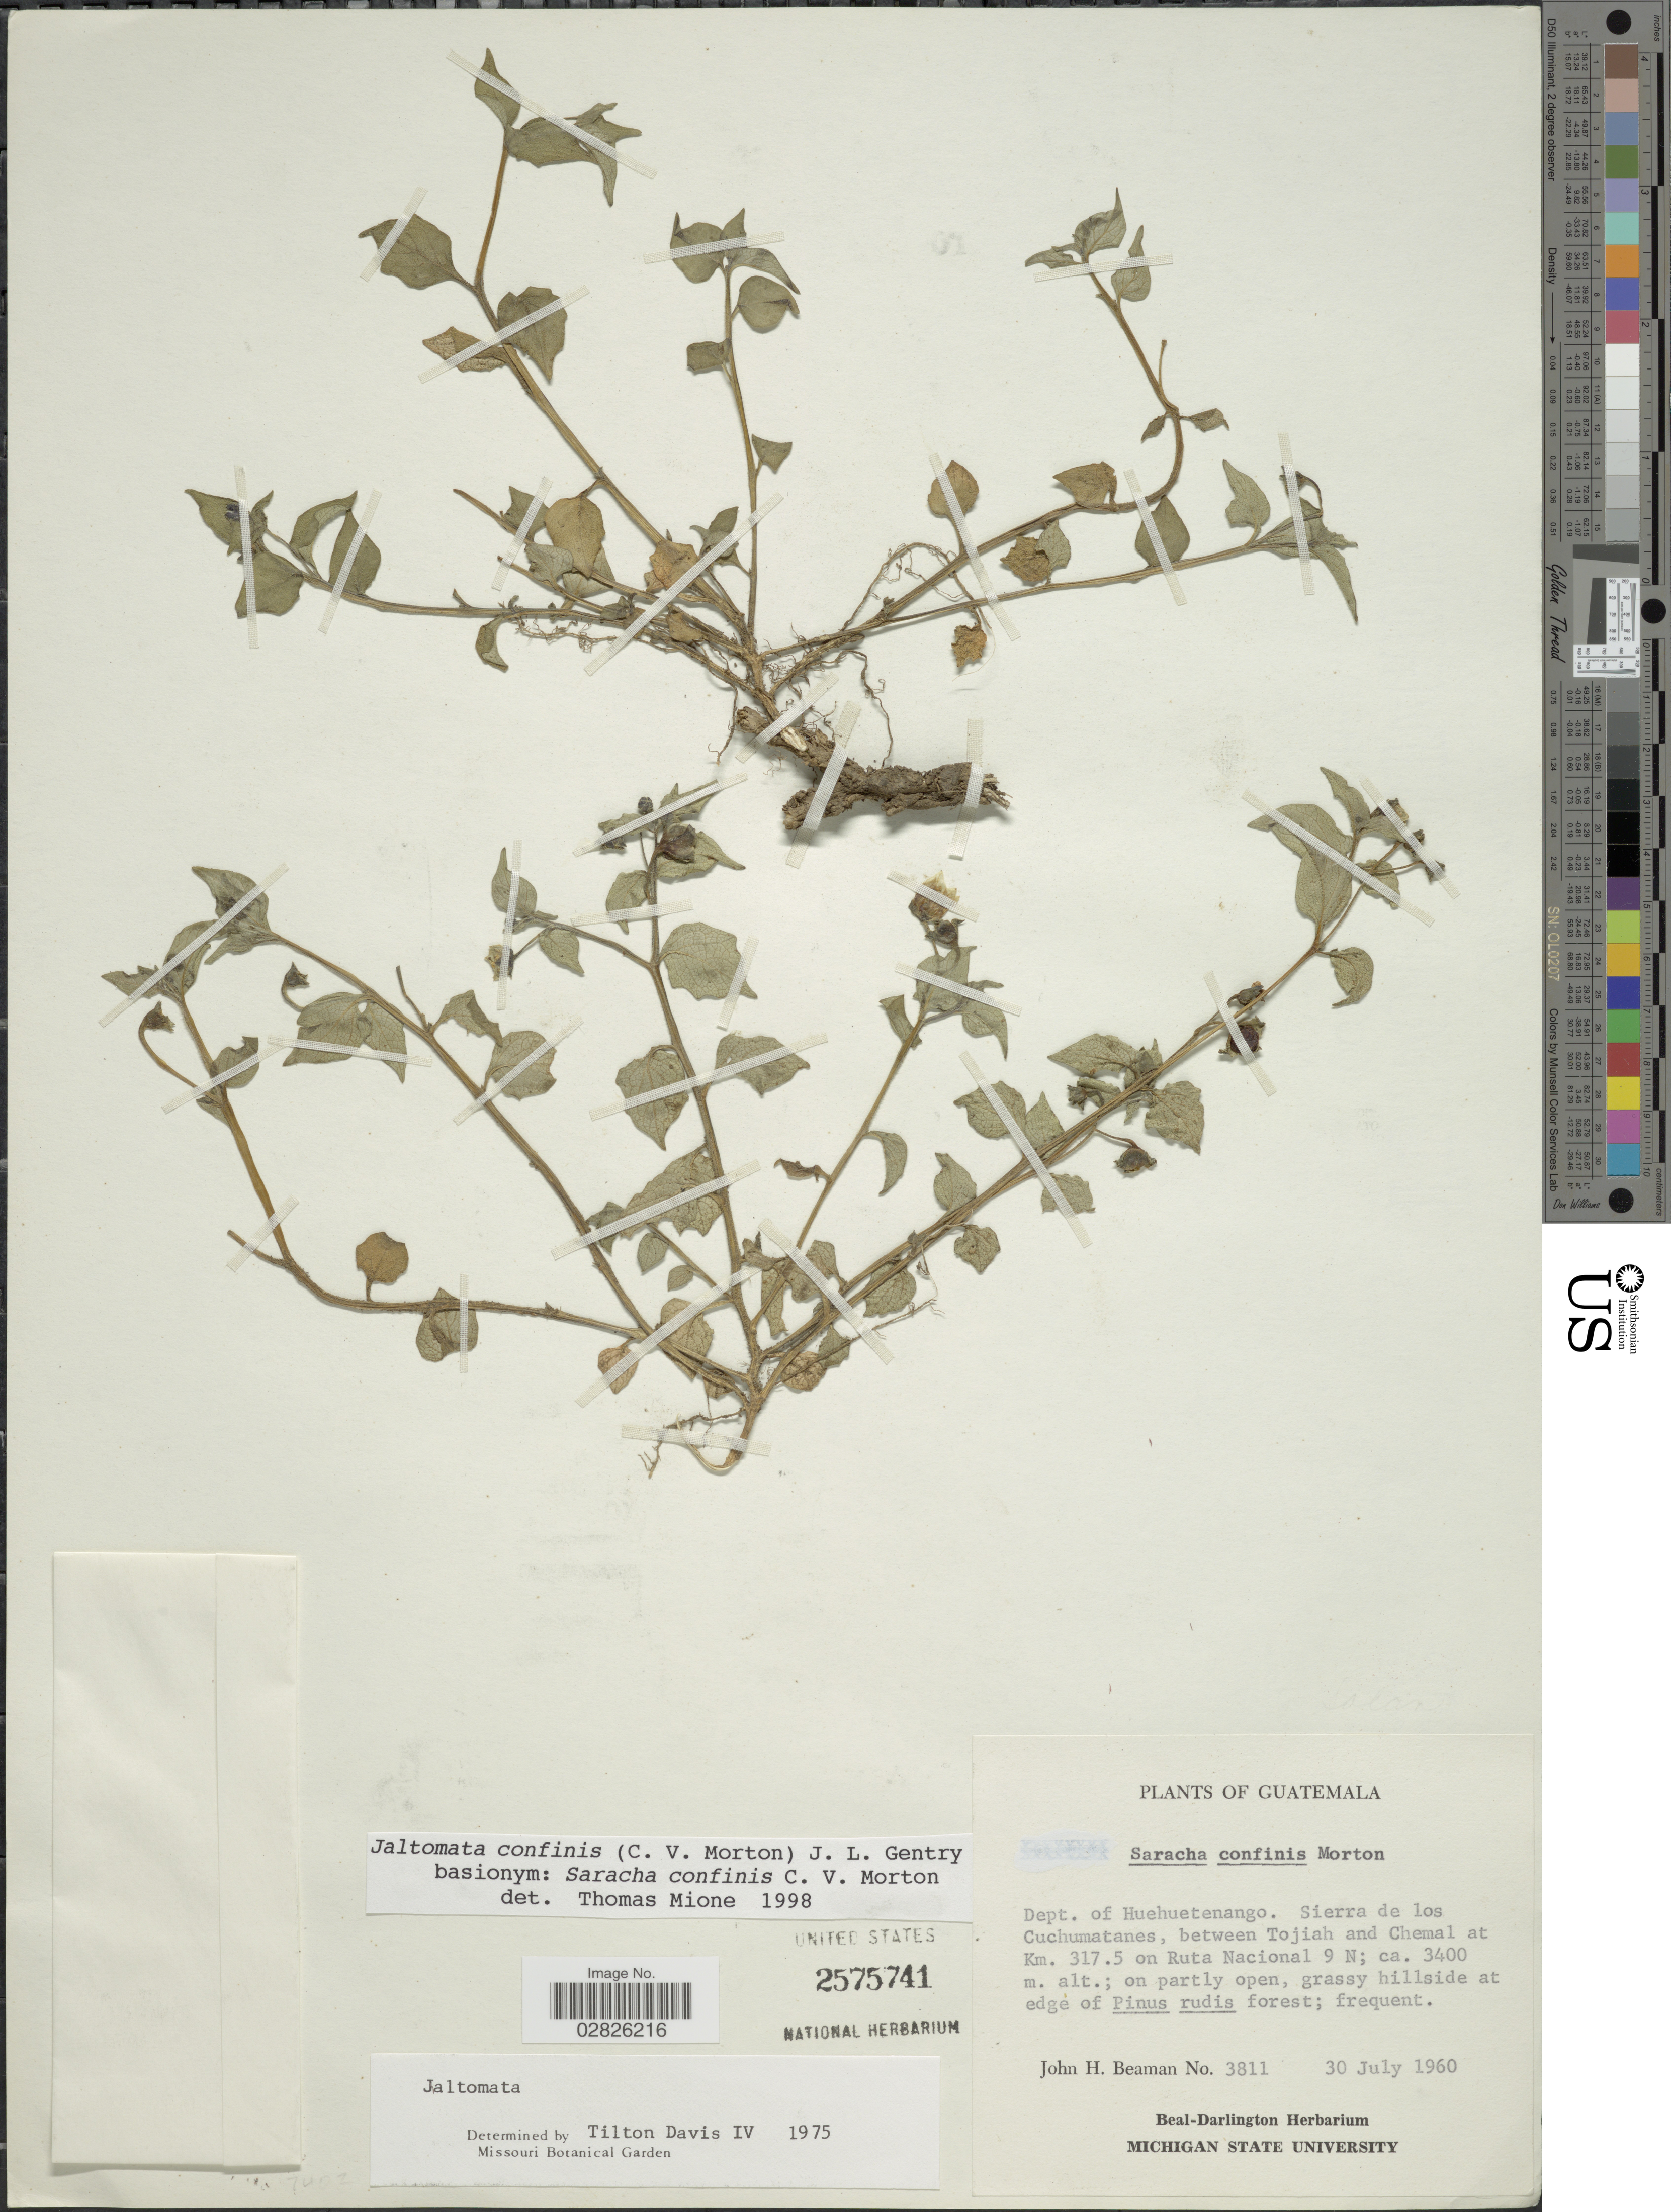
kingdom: Plantae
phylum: Tracheophyta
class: Magnoliopsida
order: Solanales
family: Solanaceae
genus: Jaltomata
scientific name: Jaltomata confinis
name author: (C.V. Morton) J.L. Gentry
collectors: J. H. Beaman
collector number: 3811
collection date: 1960-07-30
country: Guatemala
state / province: Huehuetenango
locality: Dept. of Huehuetenango. Sierra de los Cuchumatanes, between Tojiah and Chemal at Km 317.5 on Ruta Nacional 9 N.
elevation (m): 3400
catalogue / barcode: US 2575741